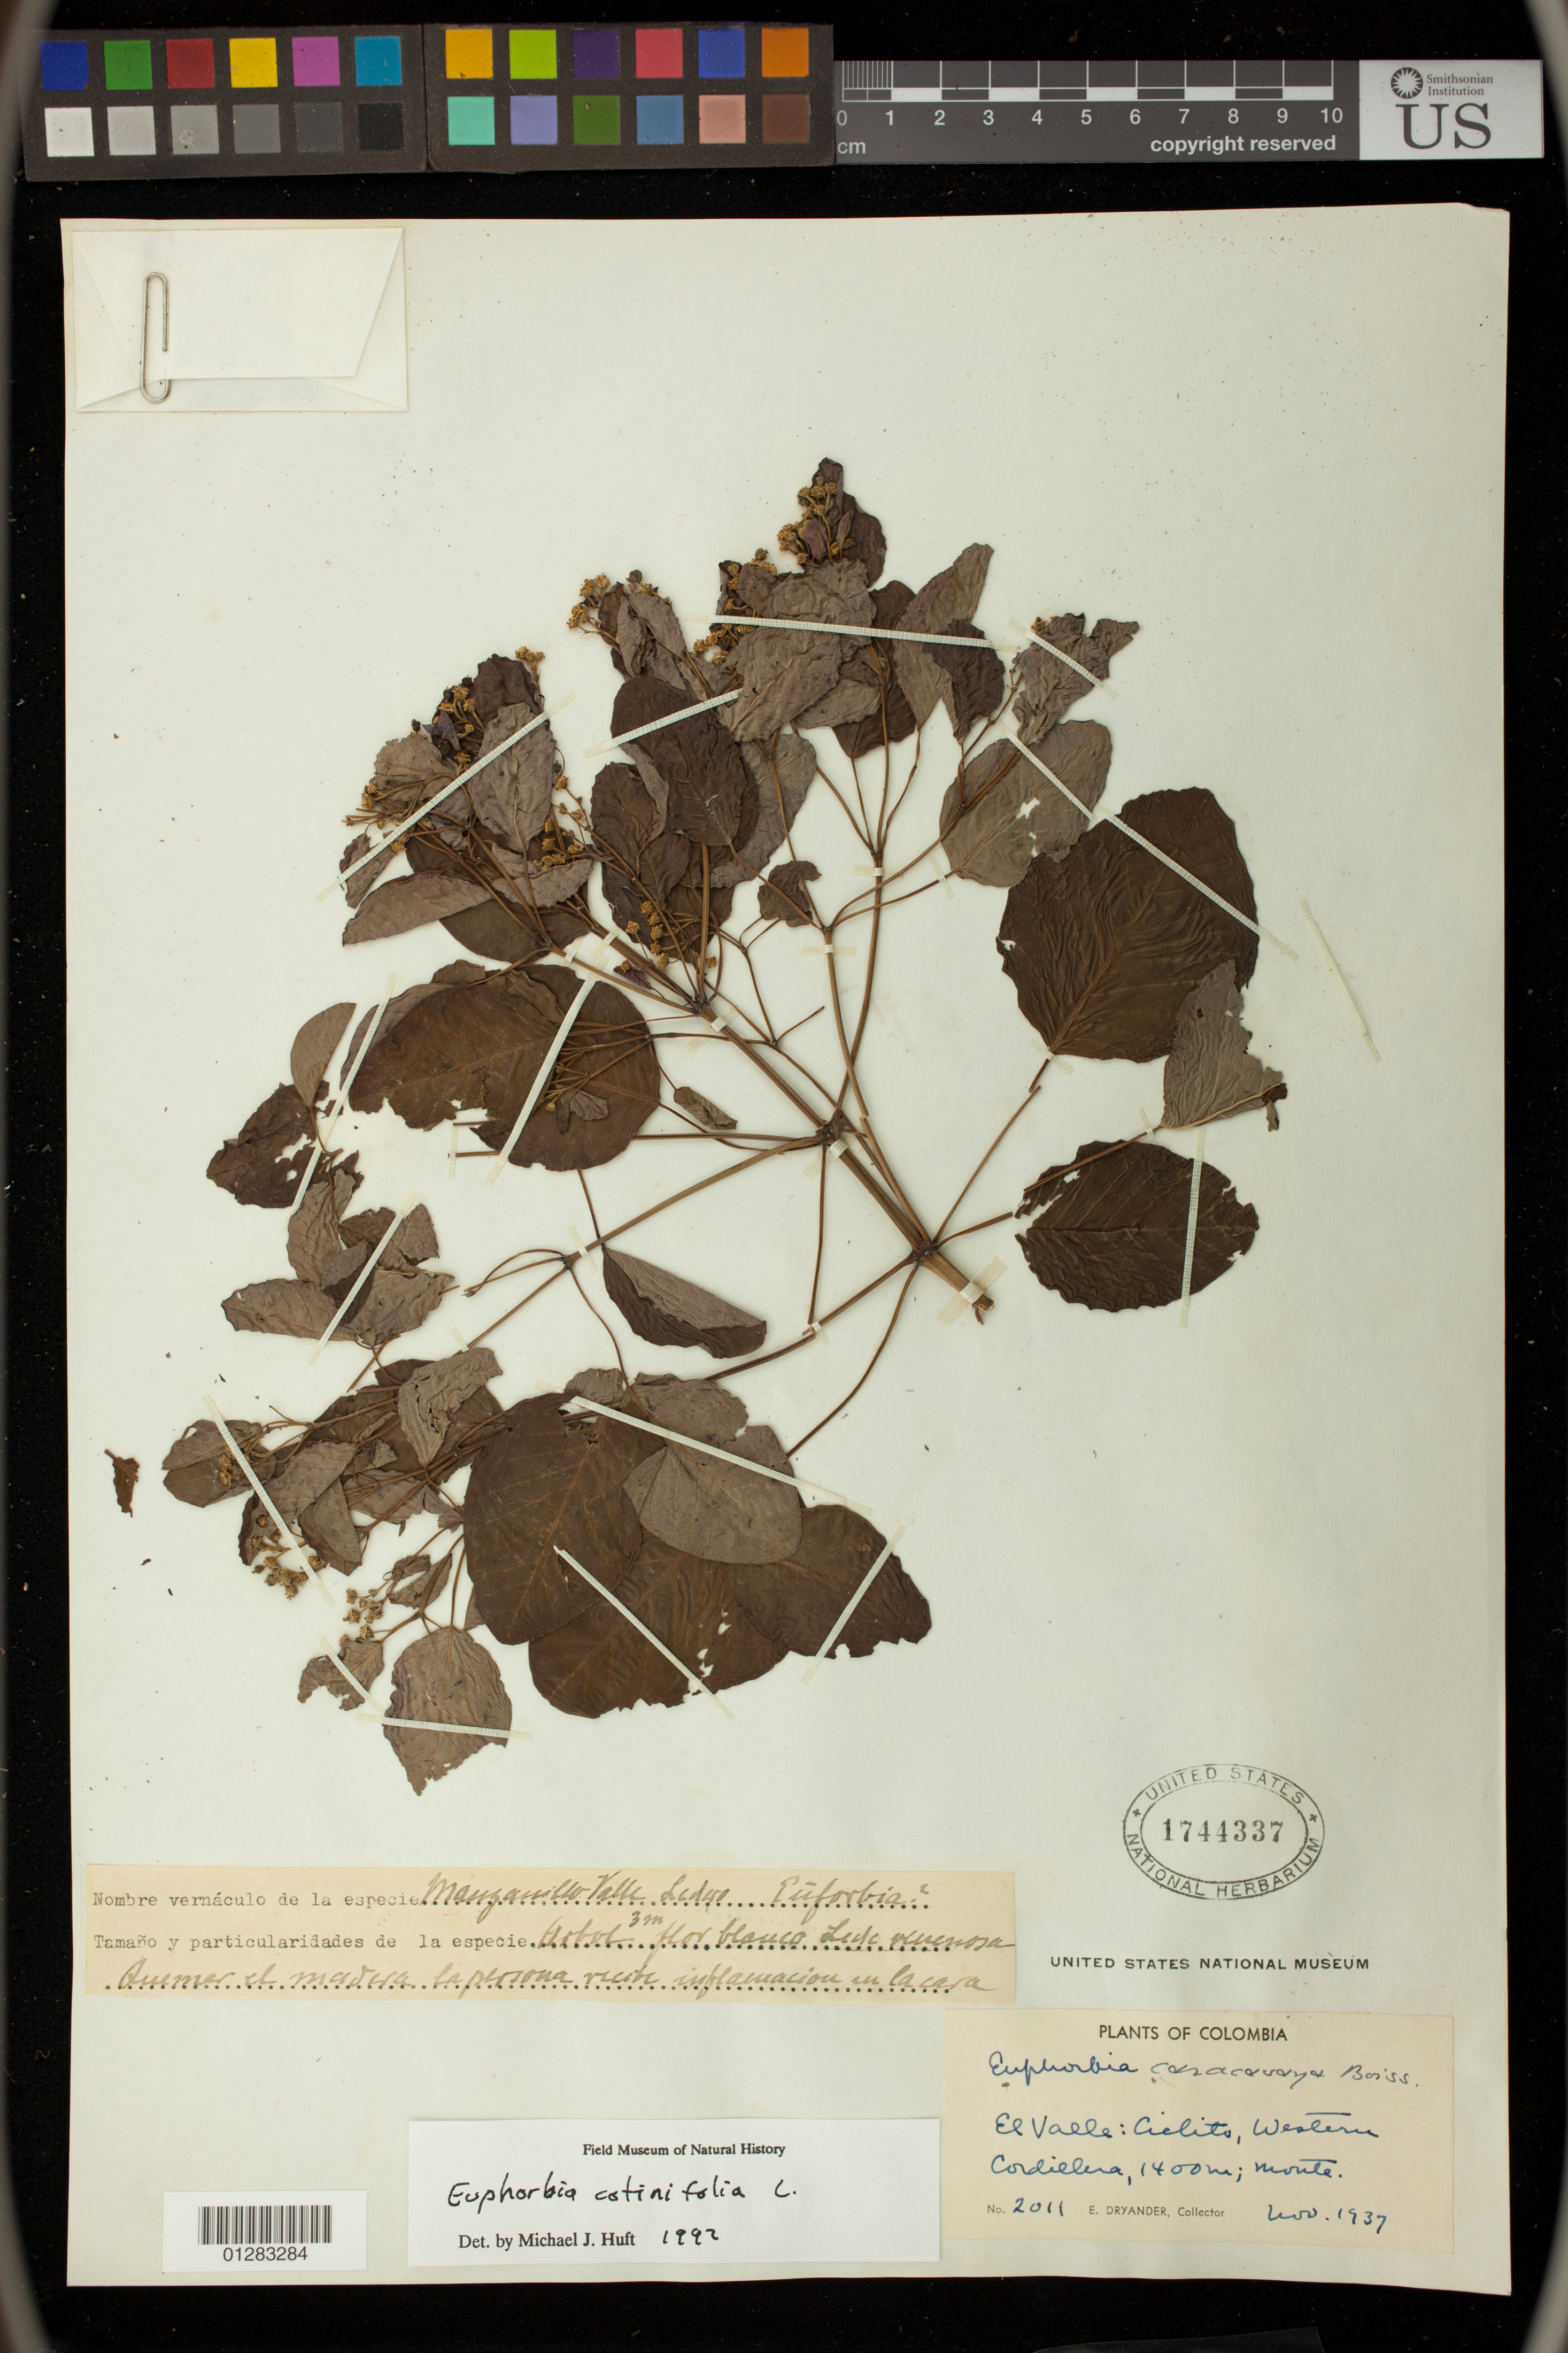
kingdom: Plantae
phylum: Tracheophyta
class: Magnoliopsida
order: Malpighiales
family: Euphorbiaceae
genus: Euphorbia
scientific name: Euphorbia cotinifolia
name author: L.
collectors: E. I. Dryander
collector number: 2011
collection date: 1937-11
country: Colombia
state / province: Valle del Cauca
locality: El Valle: Cielito, Western Cordillera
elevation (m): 1400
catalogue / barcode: US 1744337